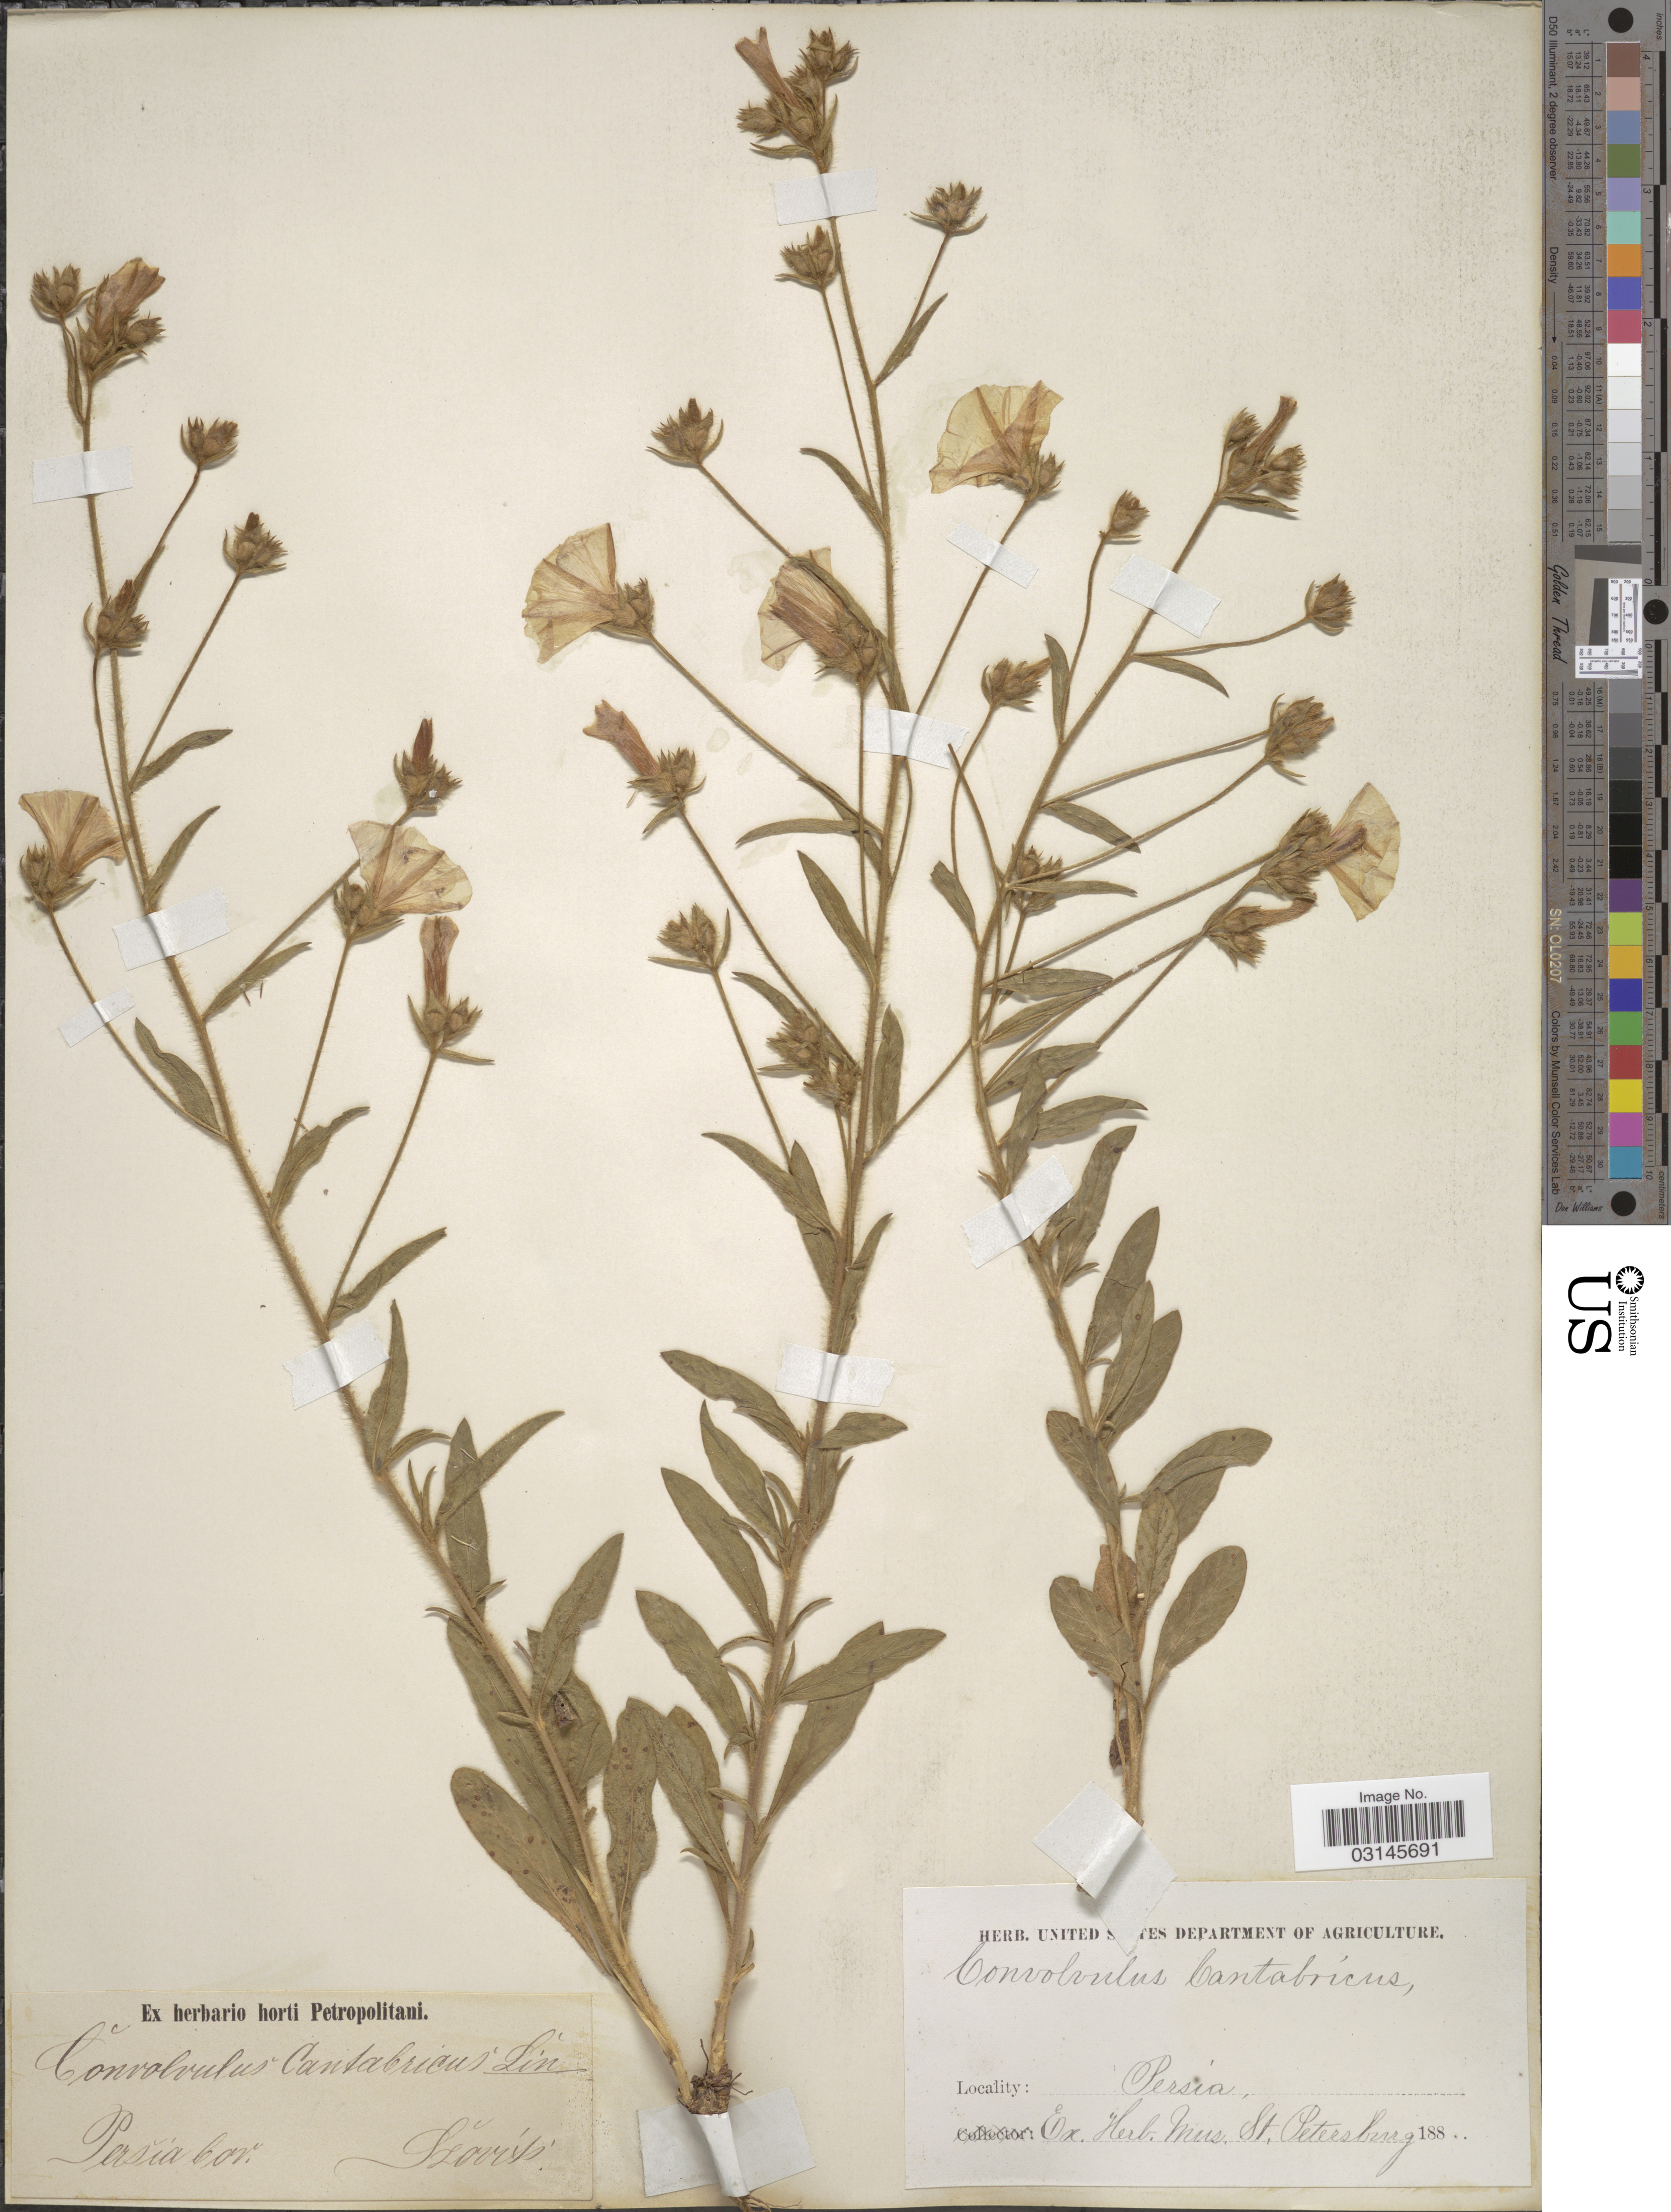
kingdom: Plantae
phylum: Tracheophyta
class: Magnoliopsida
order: Solanales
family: Convolvulaceae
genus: Convolvulus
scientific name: Convolvulus cantabrica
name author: L.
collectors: Szovits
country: Iran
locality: Peršia bor. Persia.